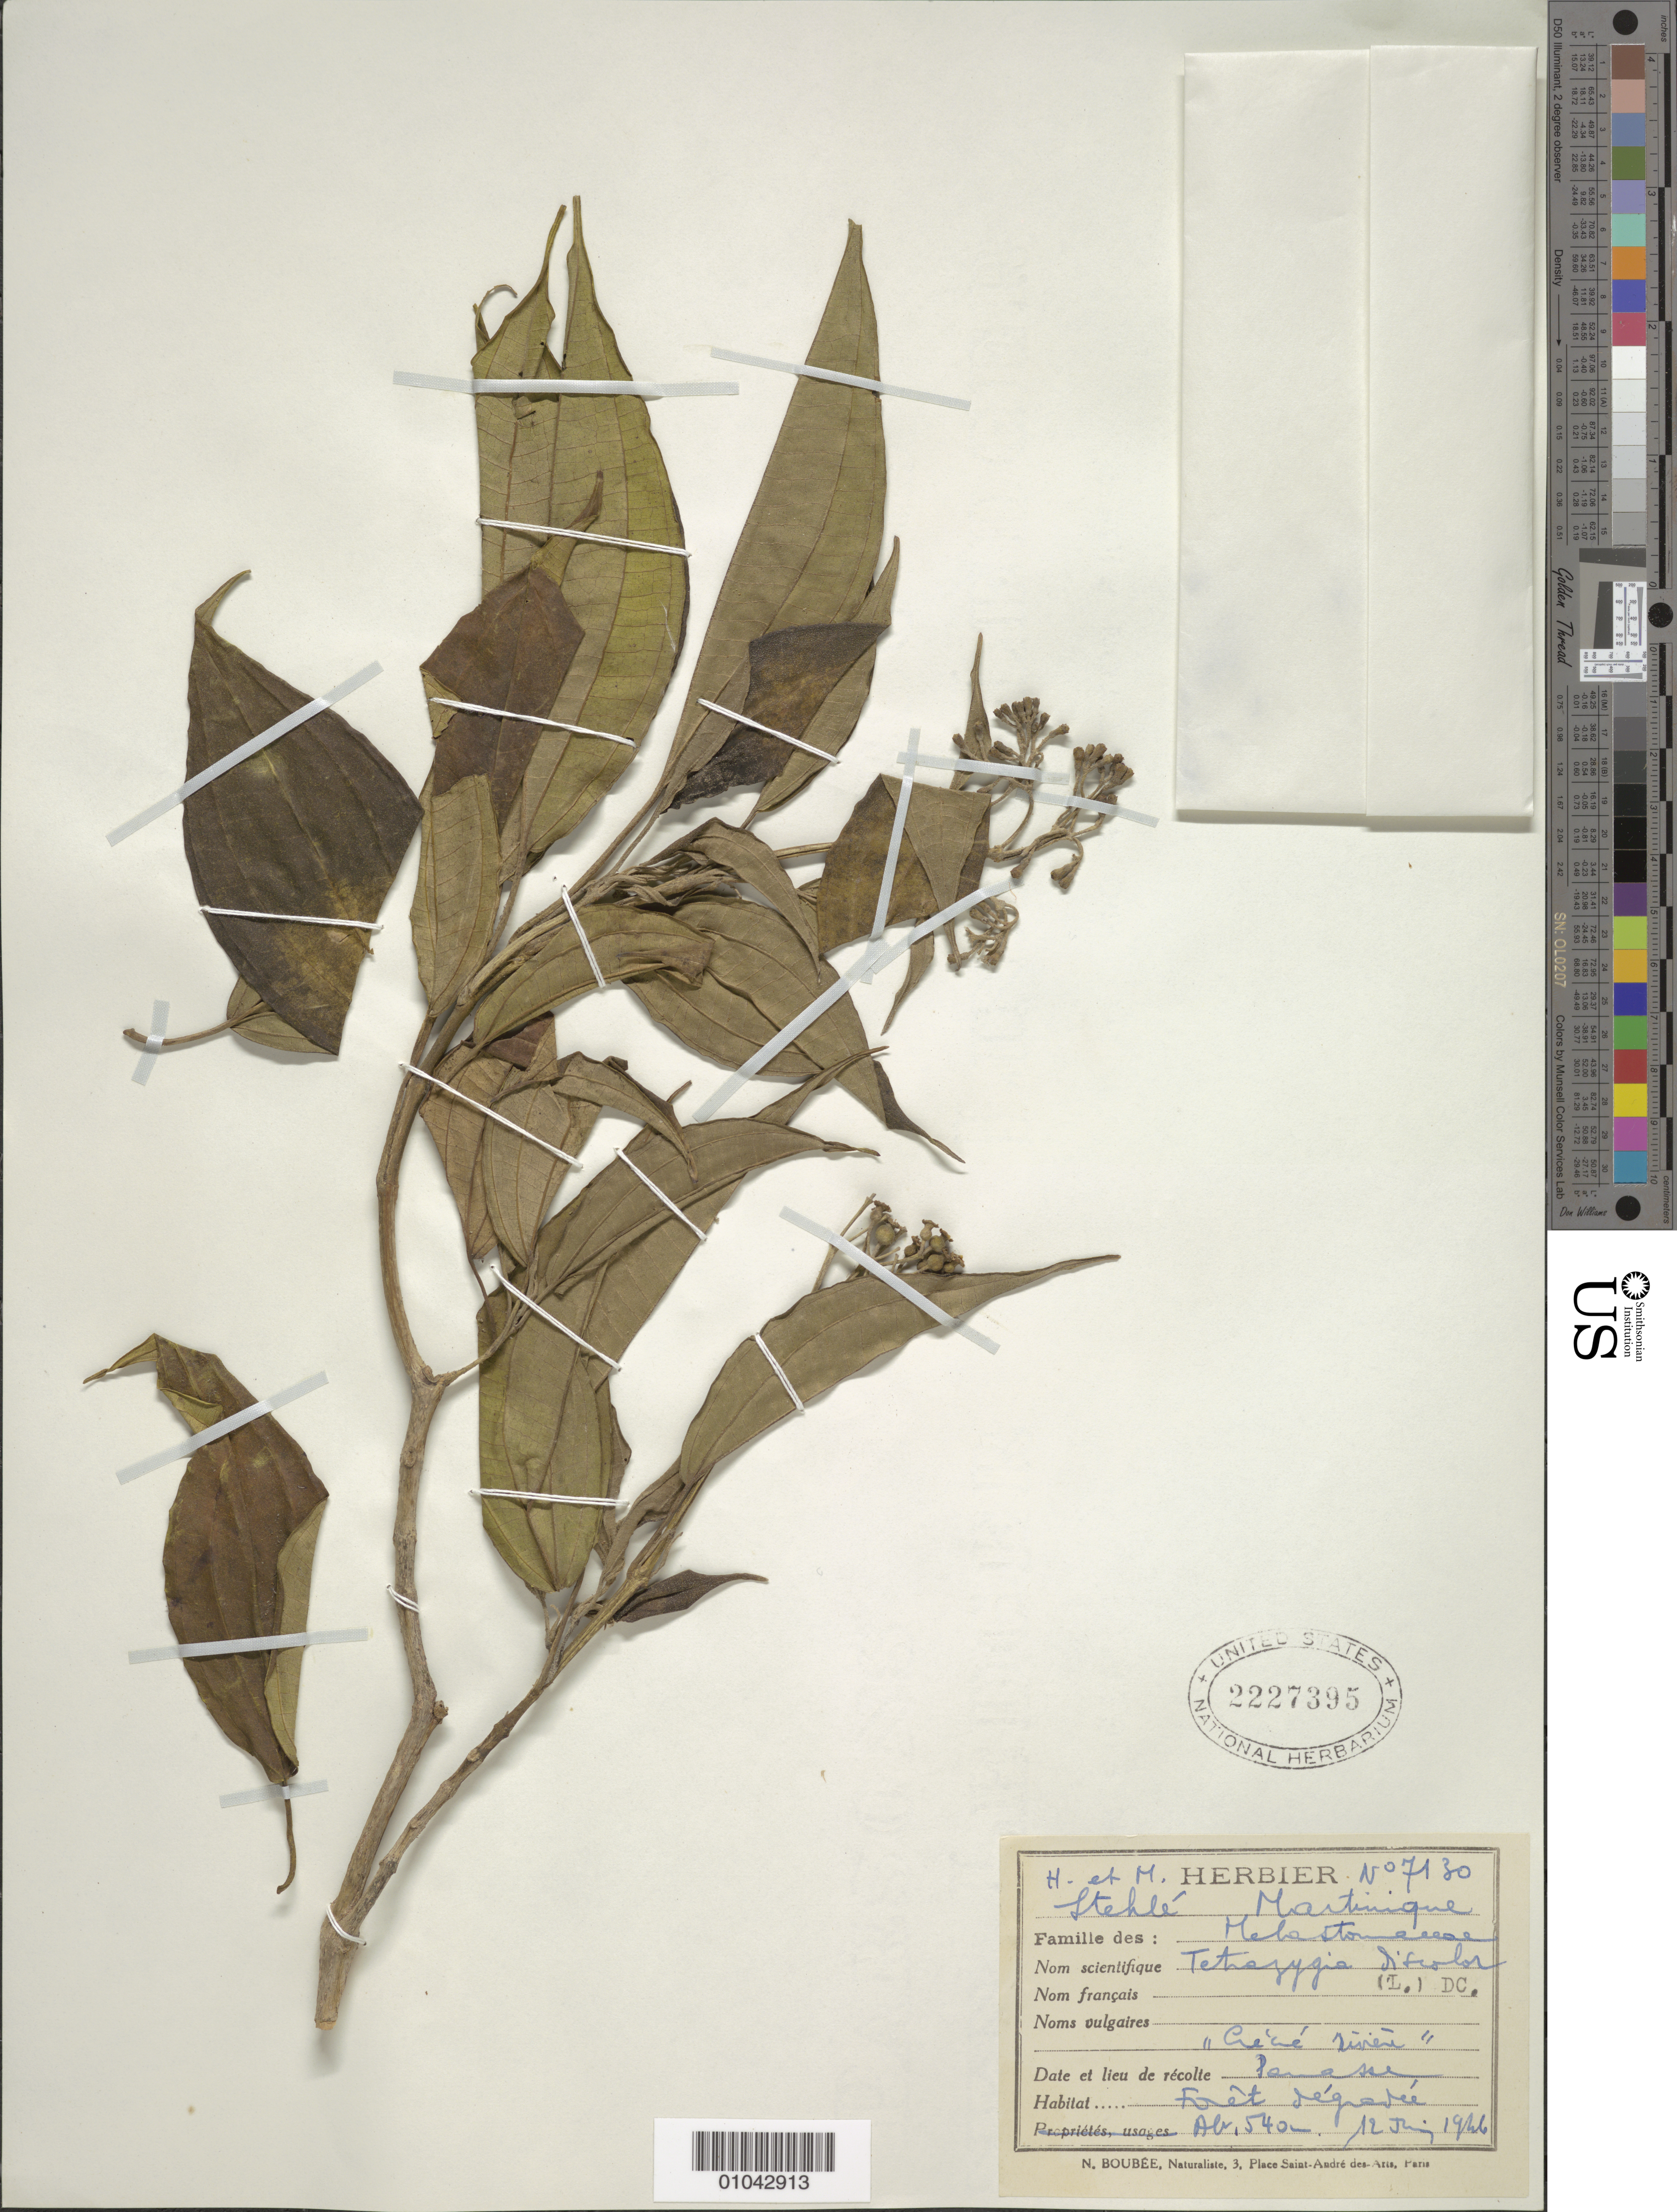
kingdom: Plantae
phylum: Tracheophyta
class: Magnoliopsida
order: Myrtales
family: Melastomataceae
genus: Tetrazygia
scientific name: Tetrazygia discolor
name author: (L.) DC.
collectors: H. Stehlé & M. Stehlé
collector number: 7130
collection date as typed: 12 Jun 1946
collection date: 1946-06-12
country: Martinique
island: Martinique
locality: Parnasse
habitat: Forêt dégradée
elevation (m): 540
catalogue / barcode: US 2227395